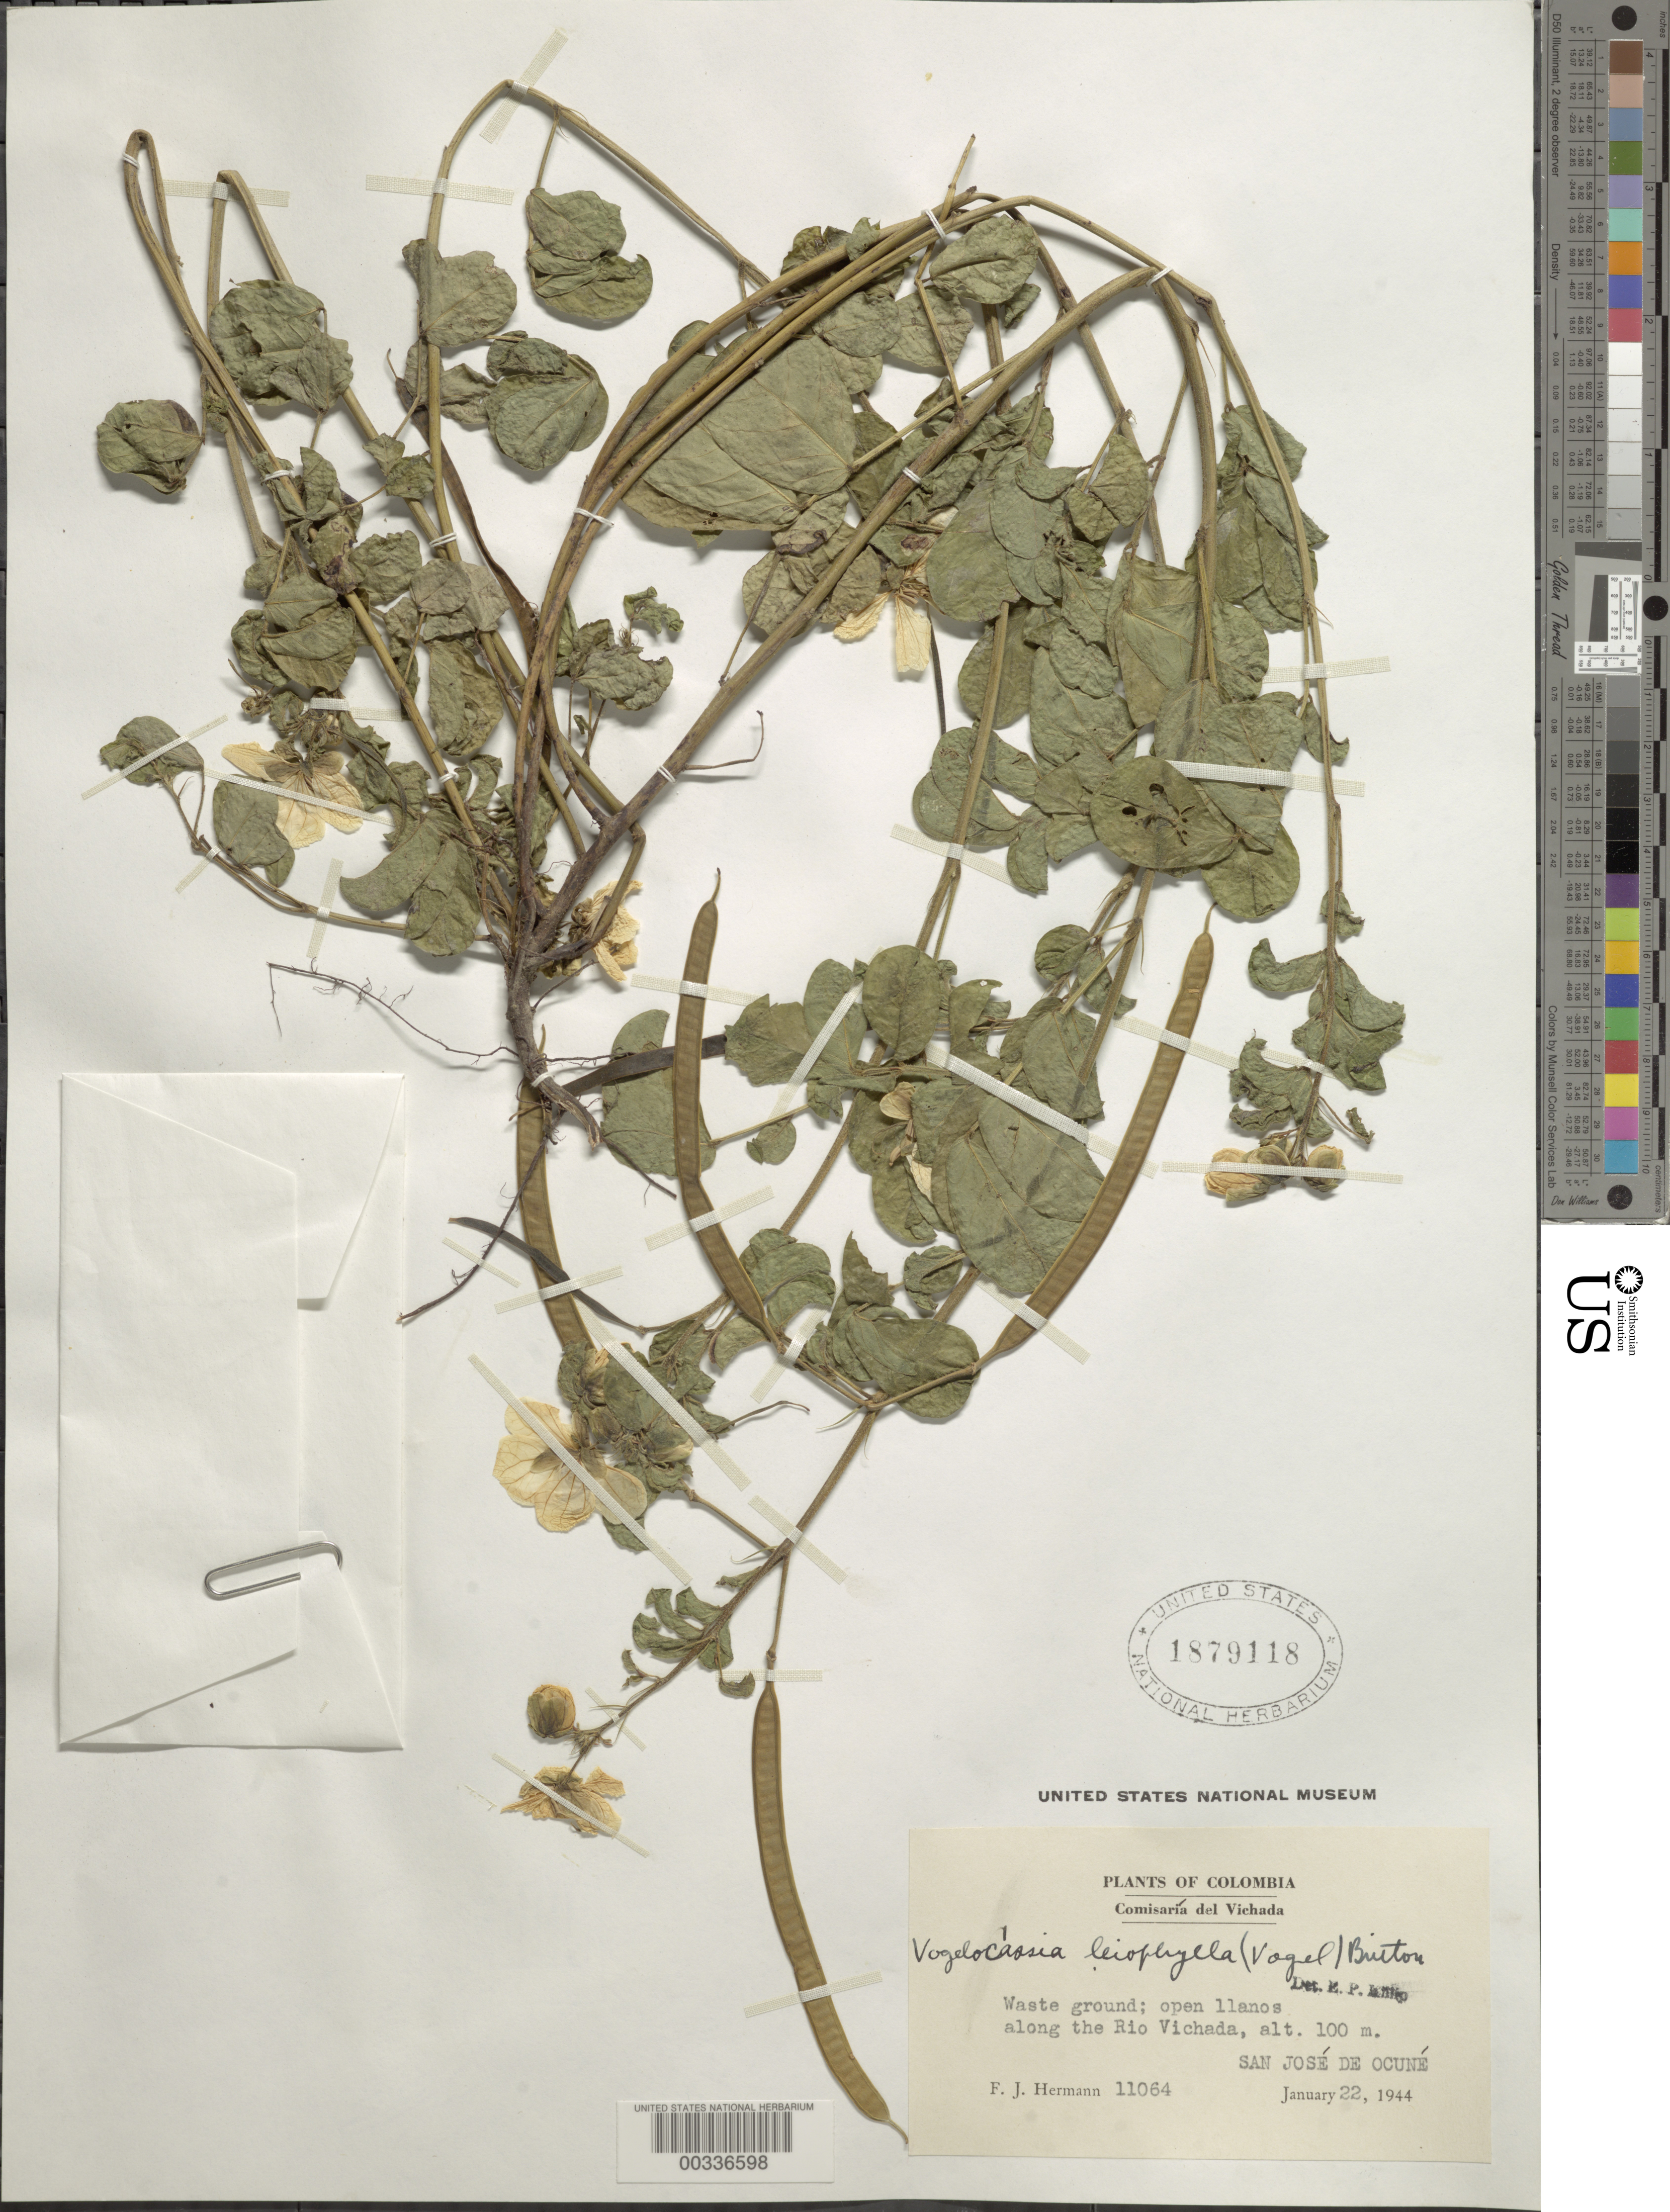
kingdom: Plantae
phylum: Tracheophyta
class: Magnoliopsida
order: Fabales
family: Fabaceae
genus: Senna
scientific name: Senna leiophylla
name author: (Vogel) H.S. Irwin & Barneby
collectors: F. J. Hermann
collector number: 11064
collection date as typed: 22 Jan 1944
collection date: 1944-01-22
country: Colombia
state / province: Vichada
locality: Along Rio Vichada; San Jose de Ocune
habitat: Waste ground; open llanos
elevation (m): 100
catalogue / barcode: US 1879118